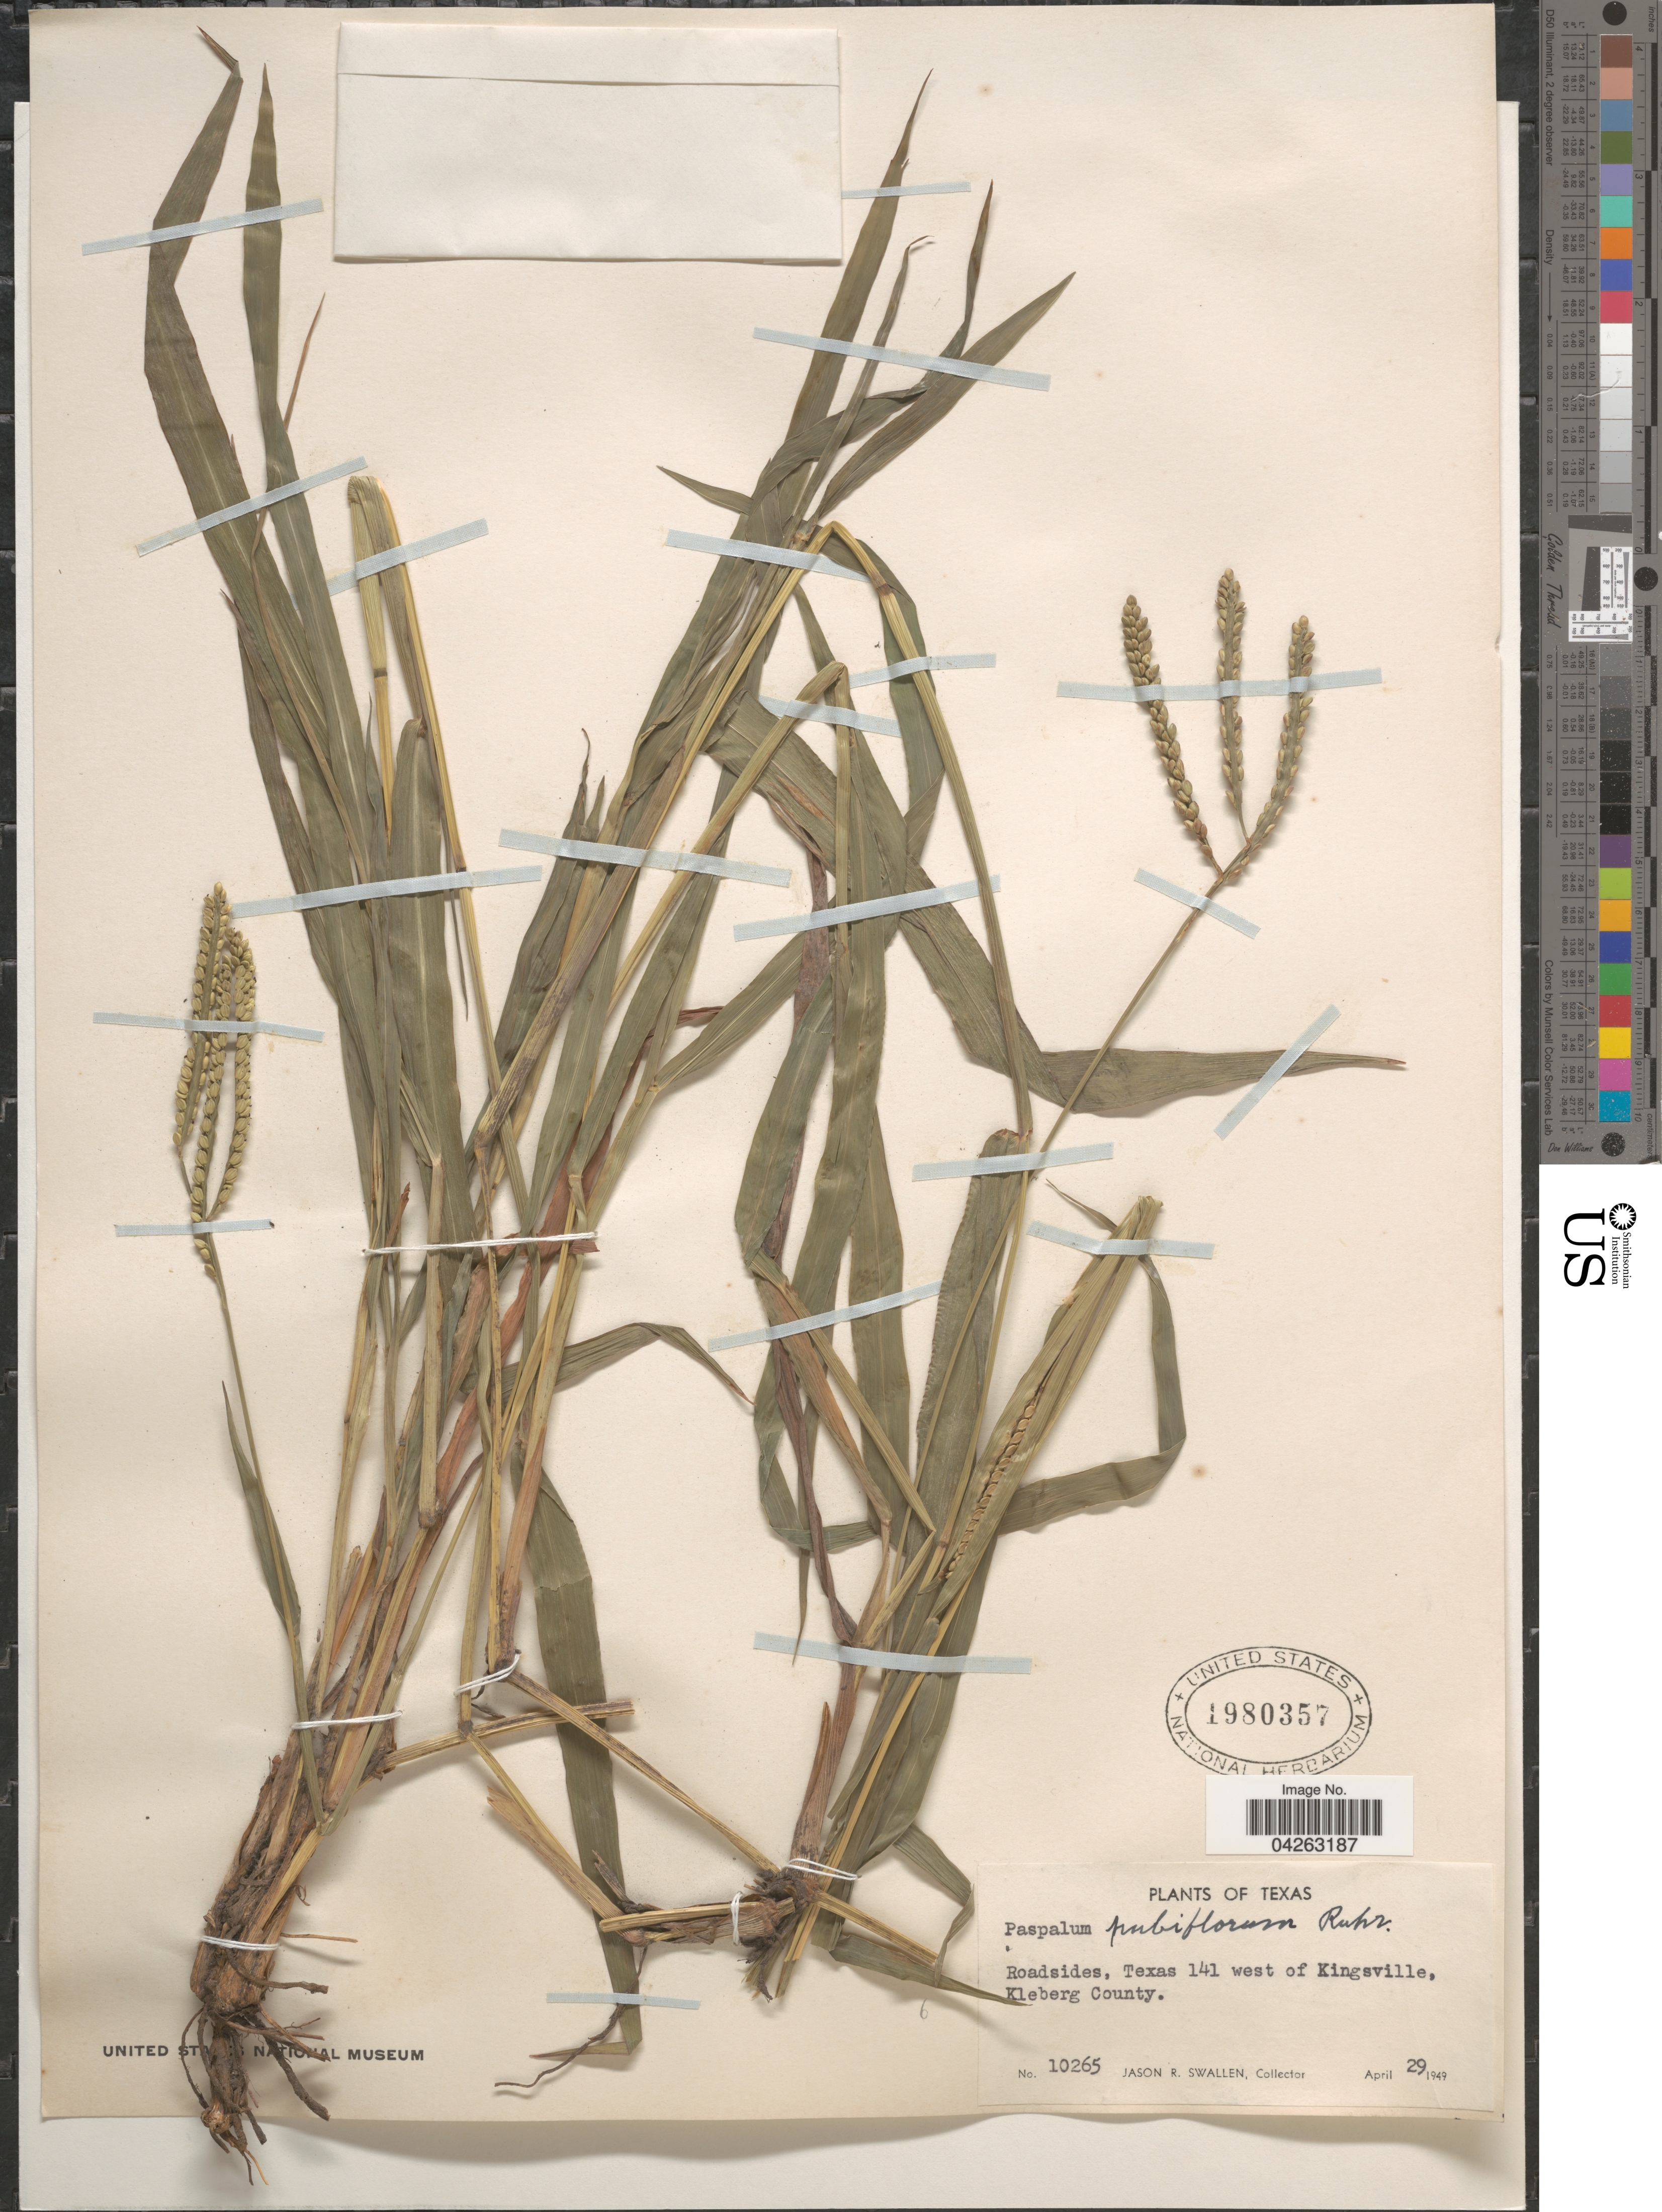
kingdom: Plantae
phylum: Tracheophyta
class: Liliopsida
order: Poales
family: Poaceae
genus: Paspalum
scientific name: Paspalum pubiflorum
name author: Rupr. ex E. Fourn.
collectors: J. R. Swallen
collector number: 10265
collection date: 1949-04-29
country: United States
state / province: Texas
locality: Roadsides, Texas 141 west of Kingsville, Kleberg County.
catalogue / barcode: US 1980357